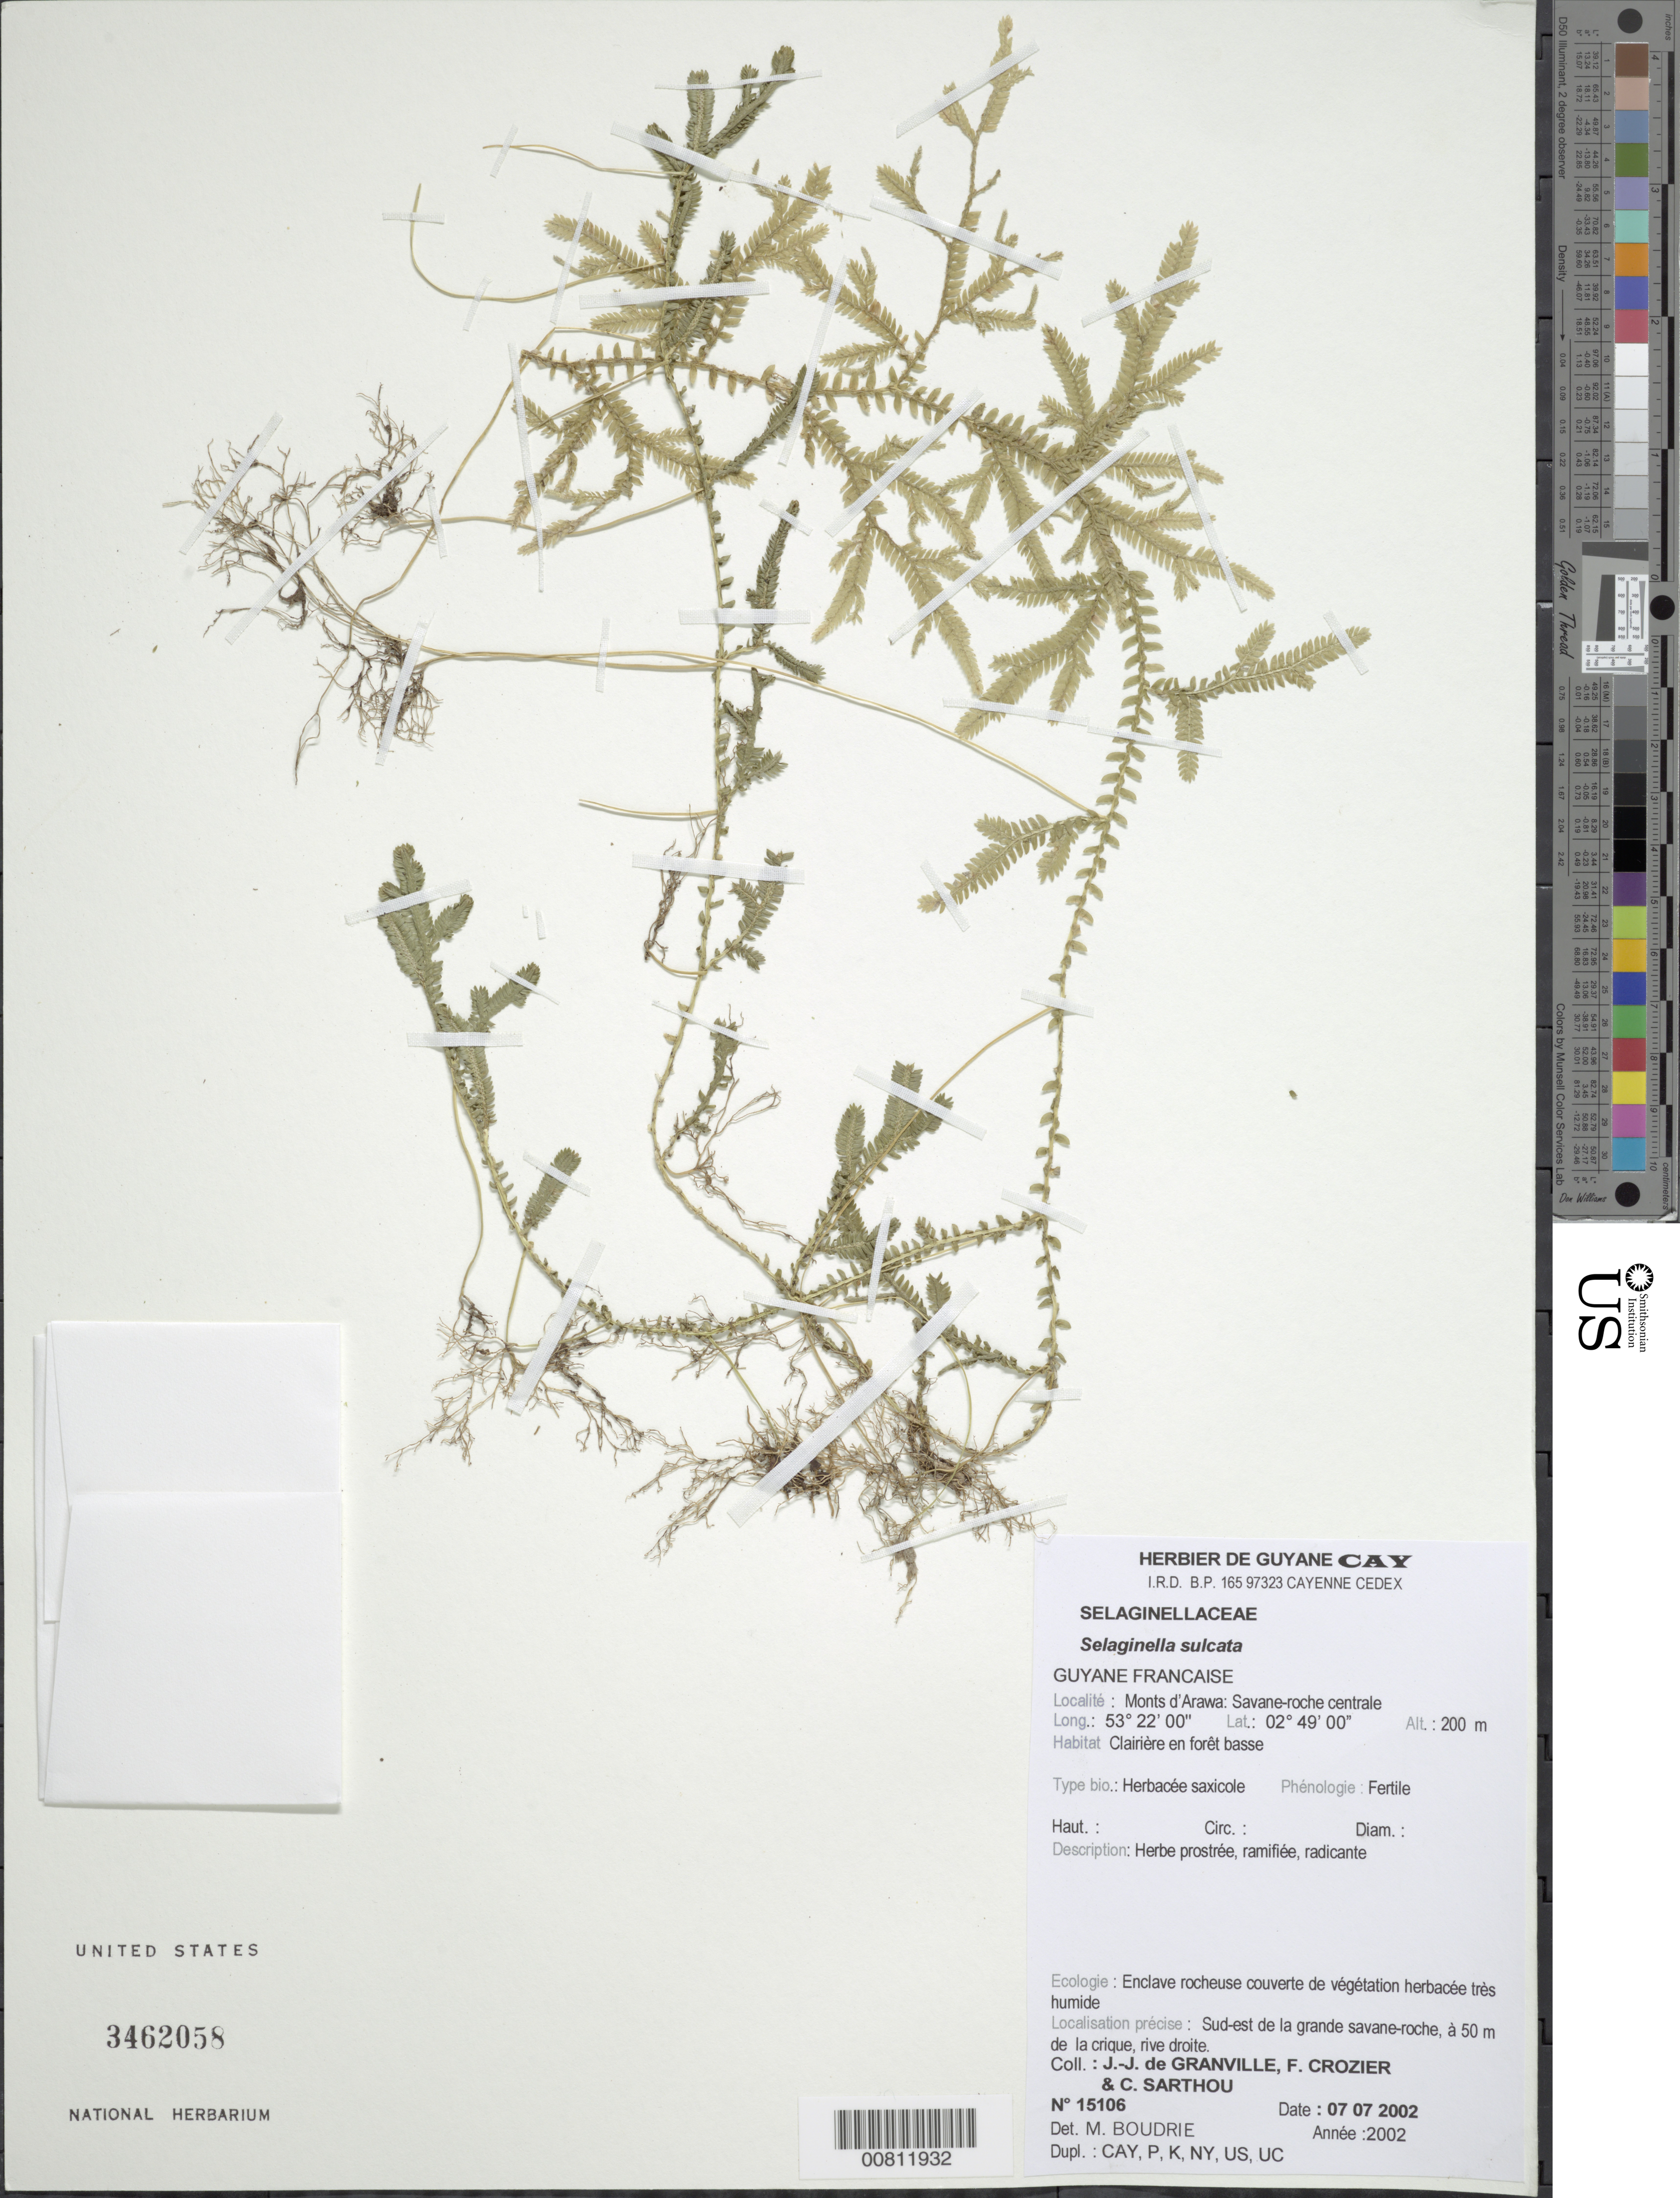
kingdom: Plantae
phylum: Tracheophyta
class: Lycopodiopsida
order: Selaginellales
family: Selaginellaceae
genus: Selaginella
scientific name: Selaginella sulcata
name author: (Desv. ex Poir.) Spring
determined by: Boudrie, M.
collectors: J.-J. de Granville, F. Crozier & C. Sarthou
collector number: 15106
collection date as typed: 7-Jul-02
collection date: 2002-07-07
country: French Guiana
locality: Monts d'Arawa, zone de la savane-roche centrale, sud-est de la grande savane-roche, à 50 m de la crique, rive droite.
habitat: Clairière en forêt basse. Enclave rocheuse couverte de végétation herbacée très humide.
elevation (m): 200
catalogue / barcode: US 3462058